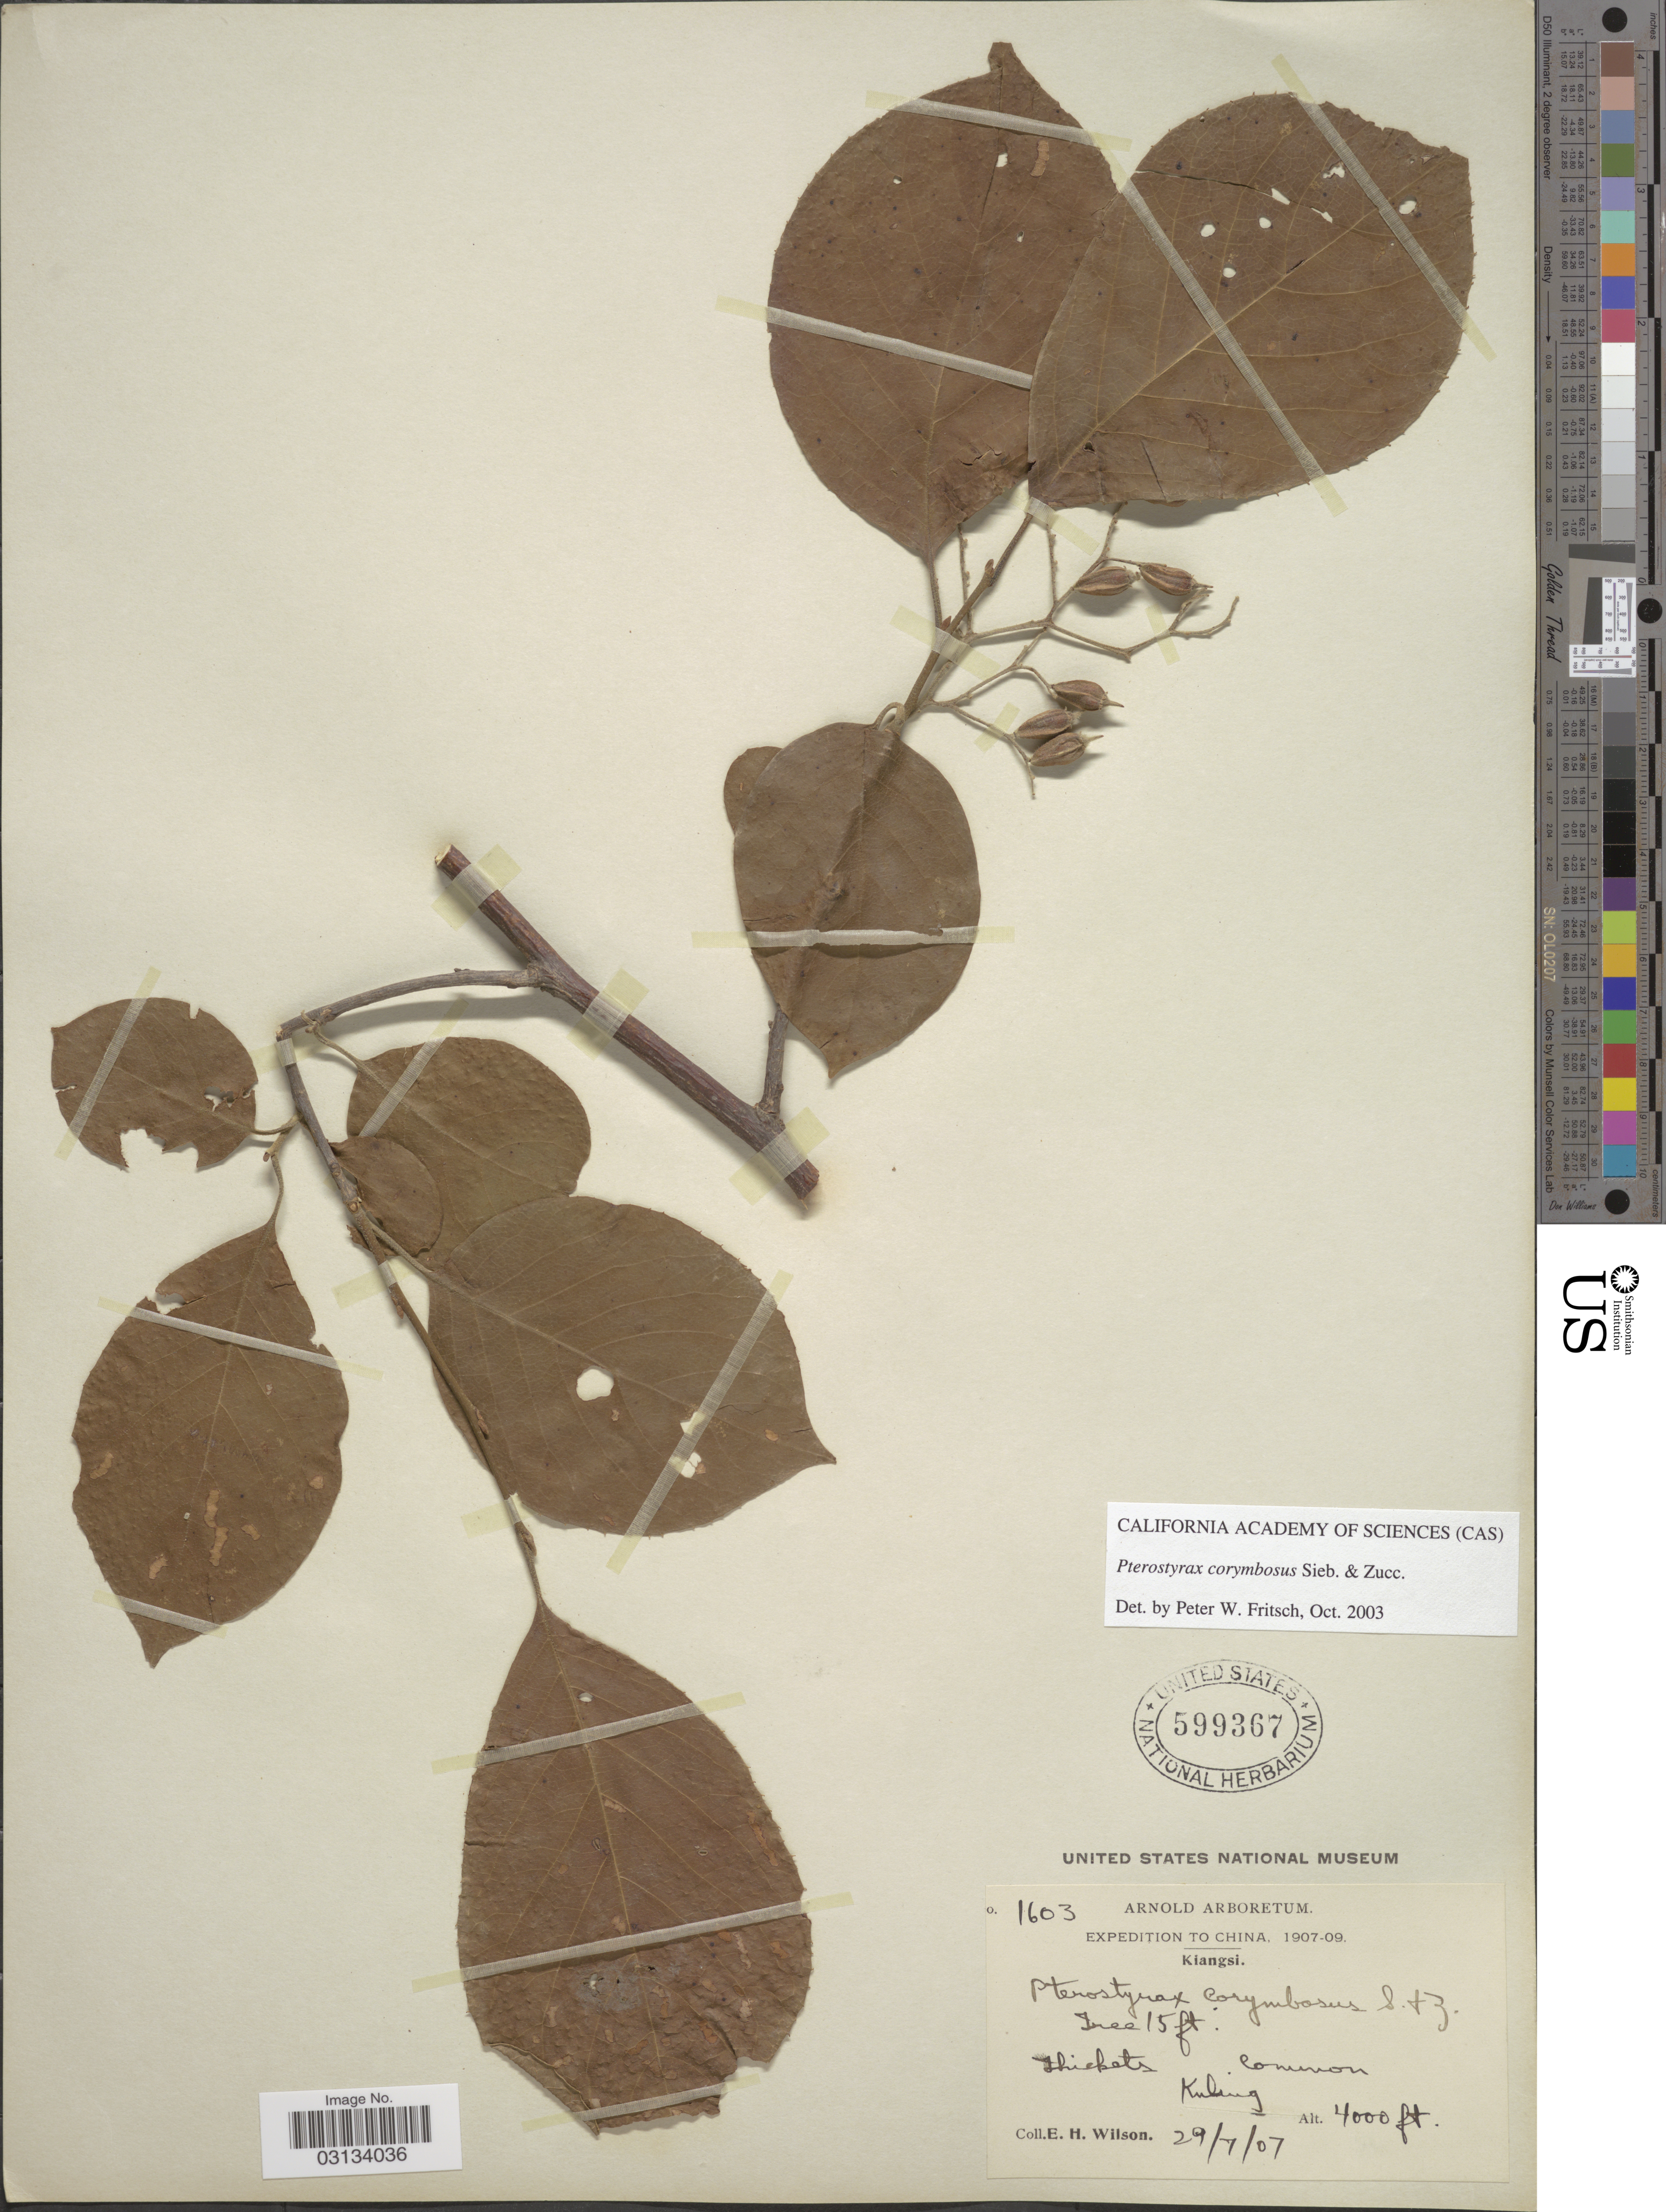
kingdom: Plantae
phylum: Tracheophyta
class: Magnoliopsida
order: Ericales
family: Styracaceae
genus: Pterostyrax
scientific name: Pterostyrax corymbosus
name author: Siebold & Zucc.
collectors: E. Wilson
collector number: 1603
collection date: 1907-07-29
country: China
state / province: Jiangxi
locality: Kiangsi. Kuling.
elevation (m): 1219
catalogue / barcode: US 599367